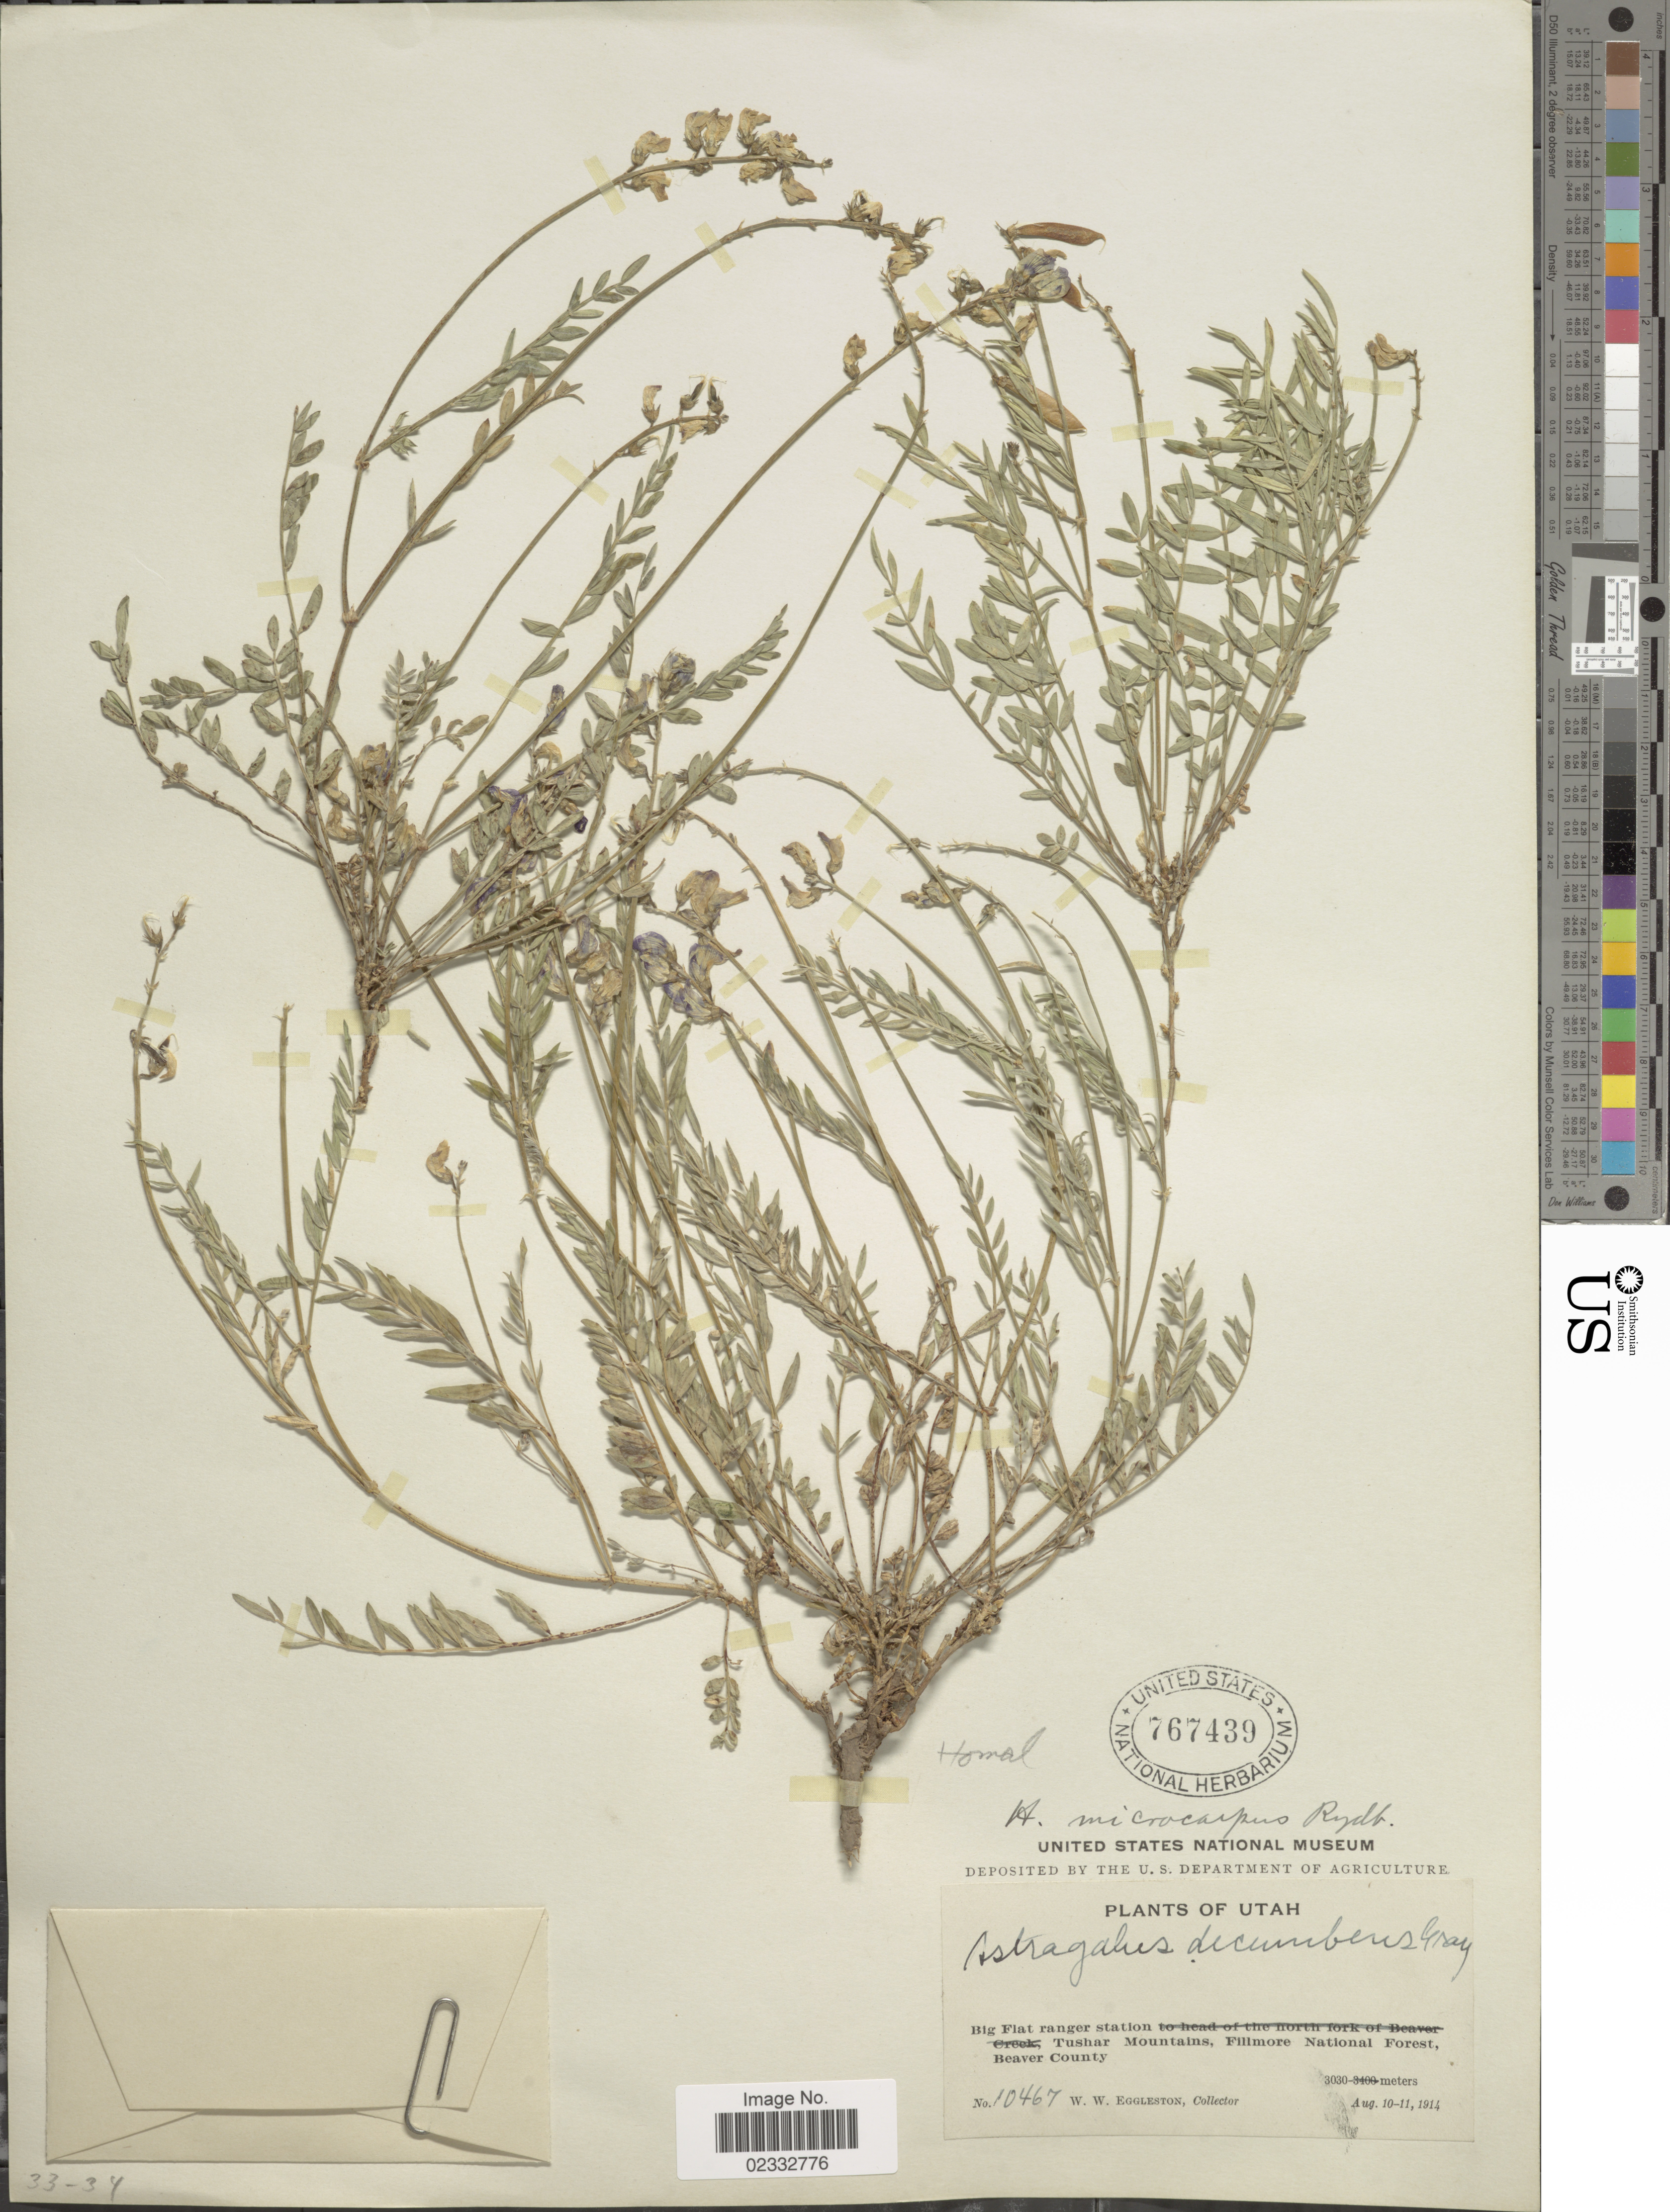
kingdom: Plantae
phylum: Tracheophyta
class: Magnoliopsida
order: Fabales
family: Fabaceae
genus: Astragalus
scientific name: Astragalus microcarpus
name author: A. DC.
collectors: W. W. Eggleston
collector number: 10467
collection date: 1914-08-10/1914-08-11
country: United States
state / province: Utah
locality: Big Flat ranger station, Tushar Mountains, Fillmore National Forest, Beaver County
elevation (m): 3030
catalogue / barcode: US 767439